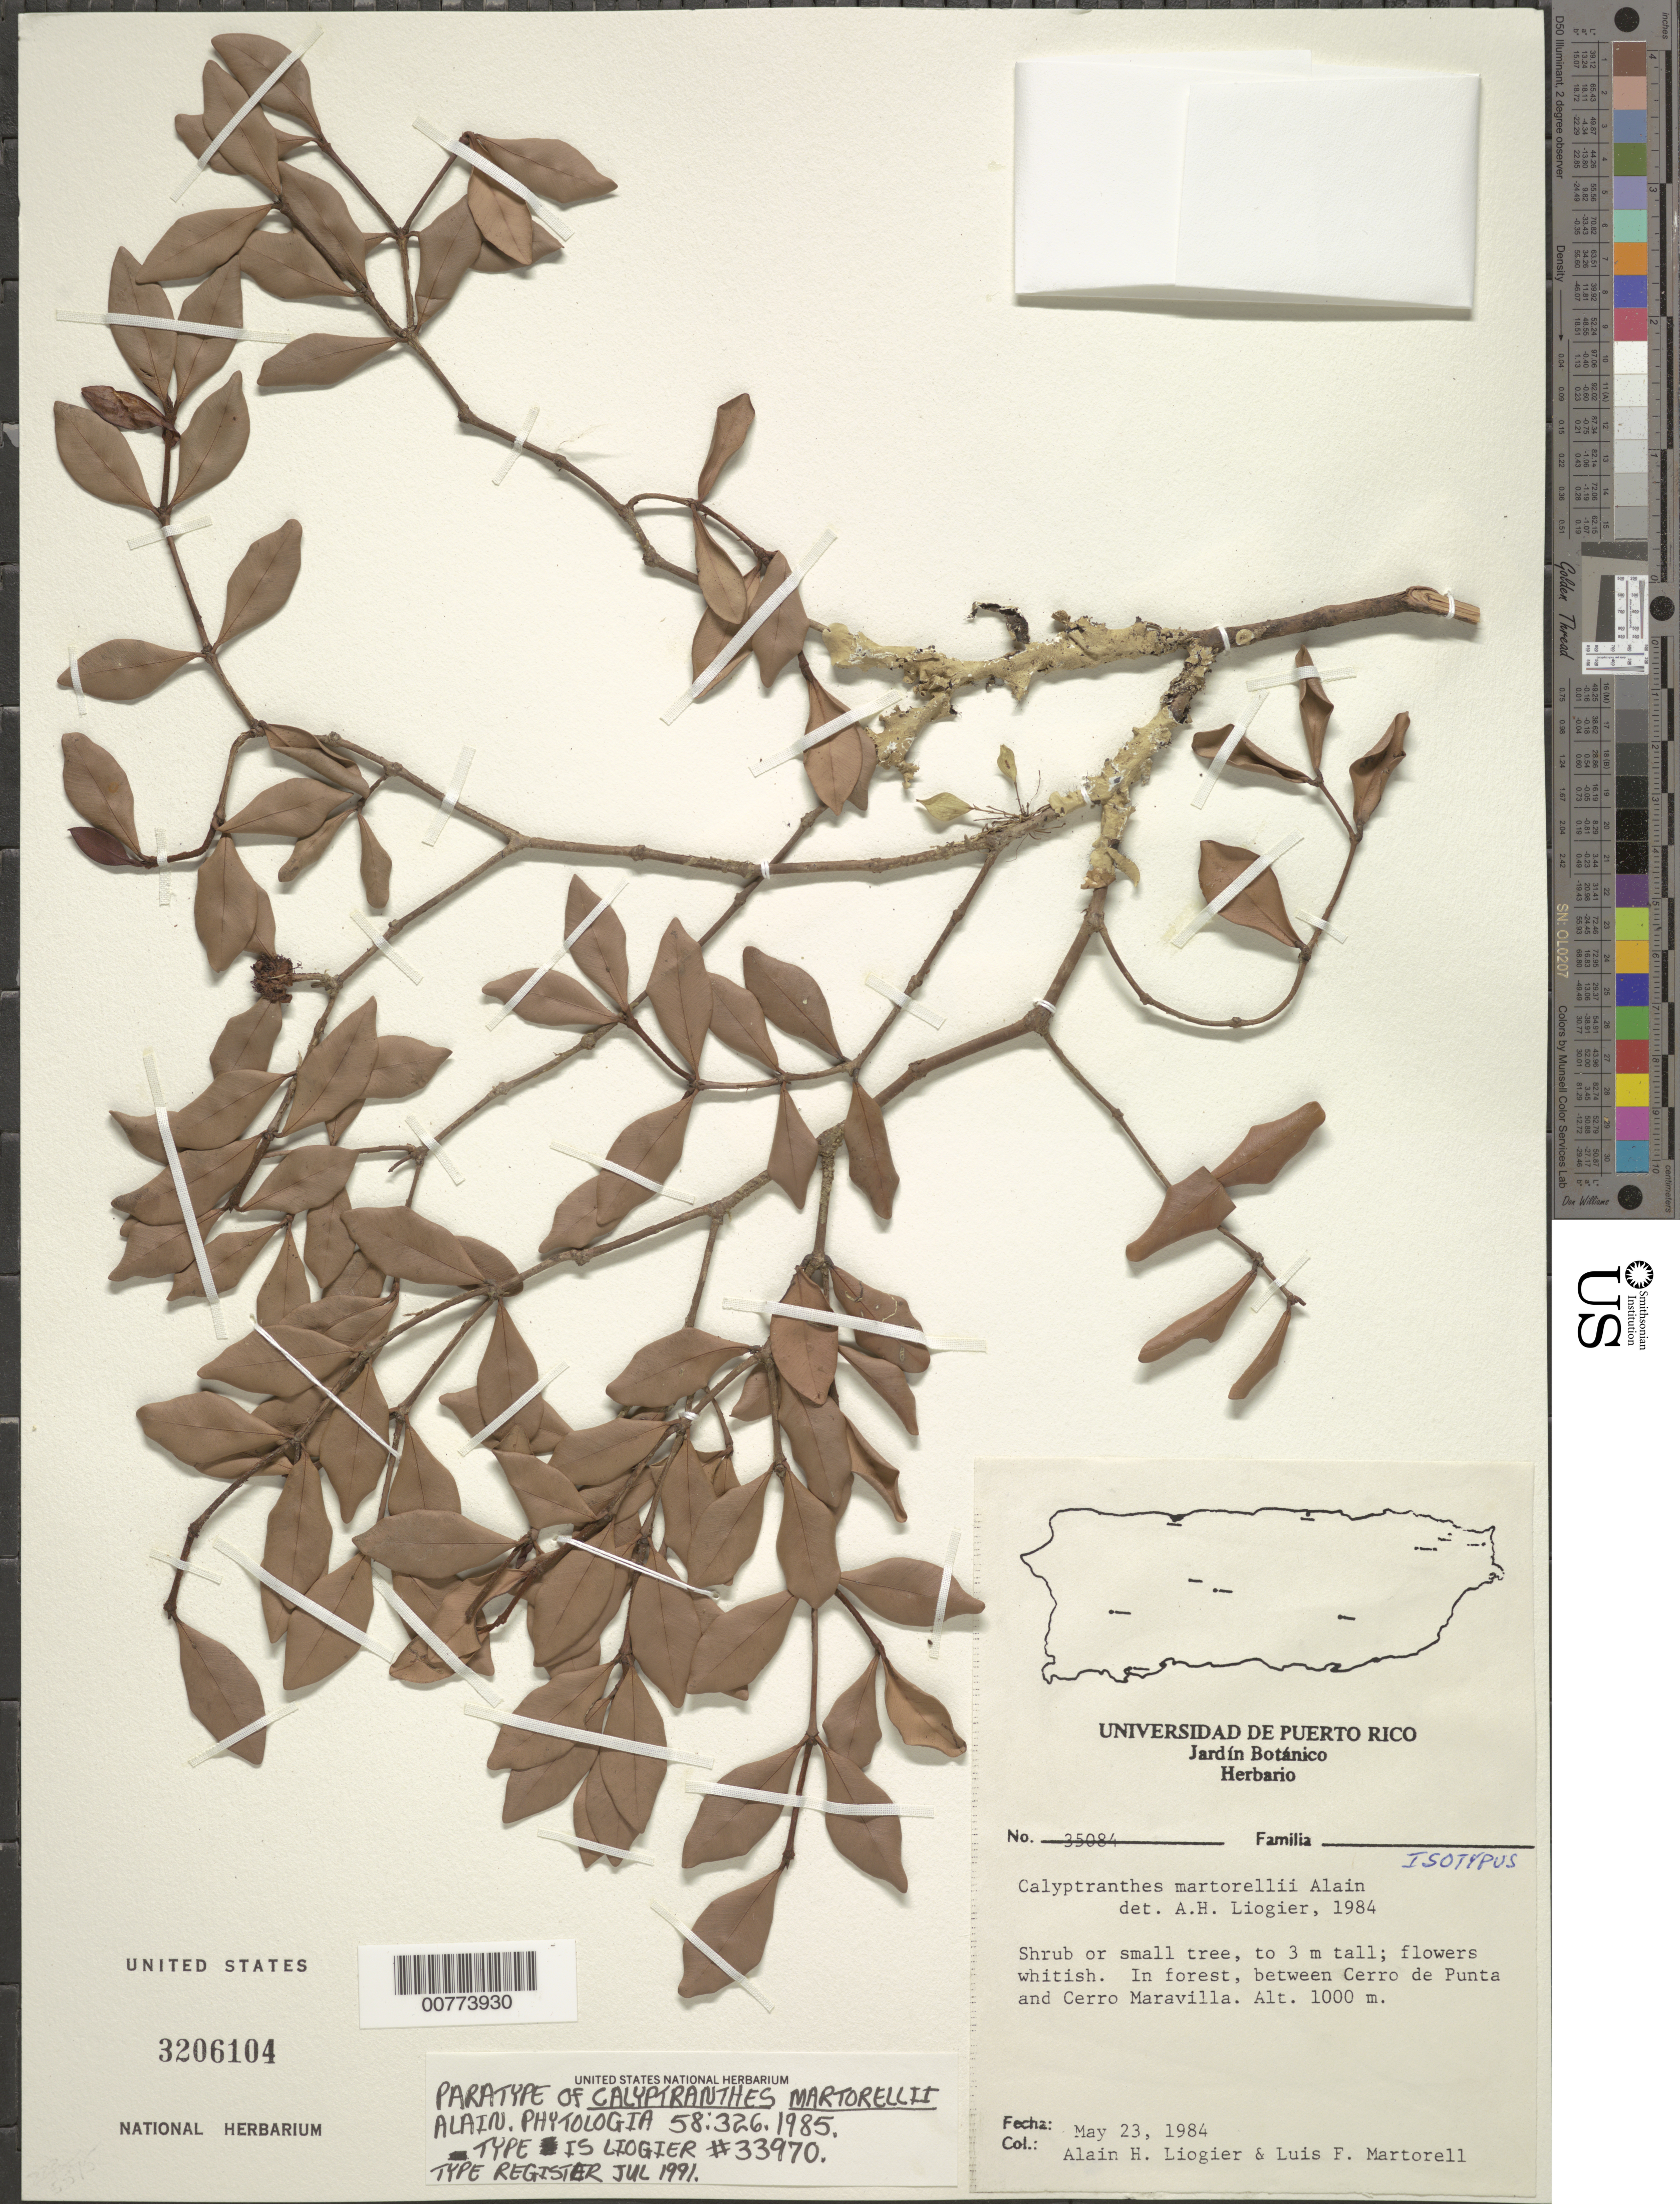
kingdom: Plantae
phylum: Tracheophyta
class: Magnoliopsida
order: Myrtales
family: Myrtaceae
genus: Myrcia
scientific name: Myrcia martorellii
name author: (Alain) E. Lucas & Acev.-Rodr.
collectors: A. H. Liogier & L. Martorell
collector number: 35084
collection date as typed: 23 May 1984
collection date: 1984-05-23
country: Puerto Rico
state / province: Jayuya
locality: Jayuya, between Cerro Punta and Cerro Maravilla.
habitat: In forest.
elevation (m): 1000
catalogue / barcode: US 3206104